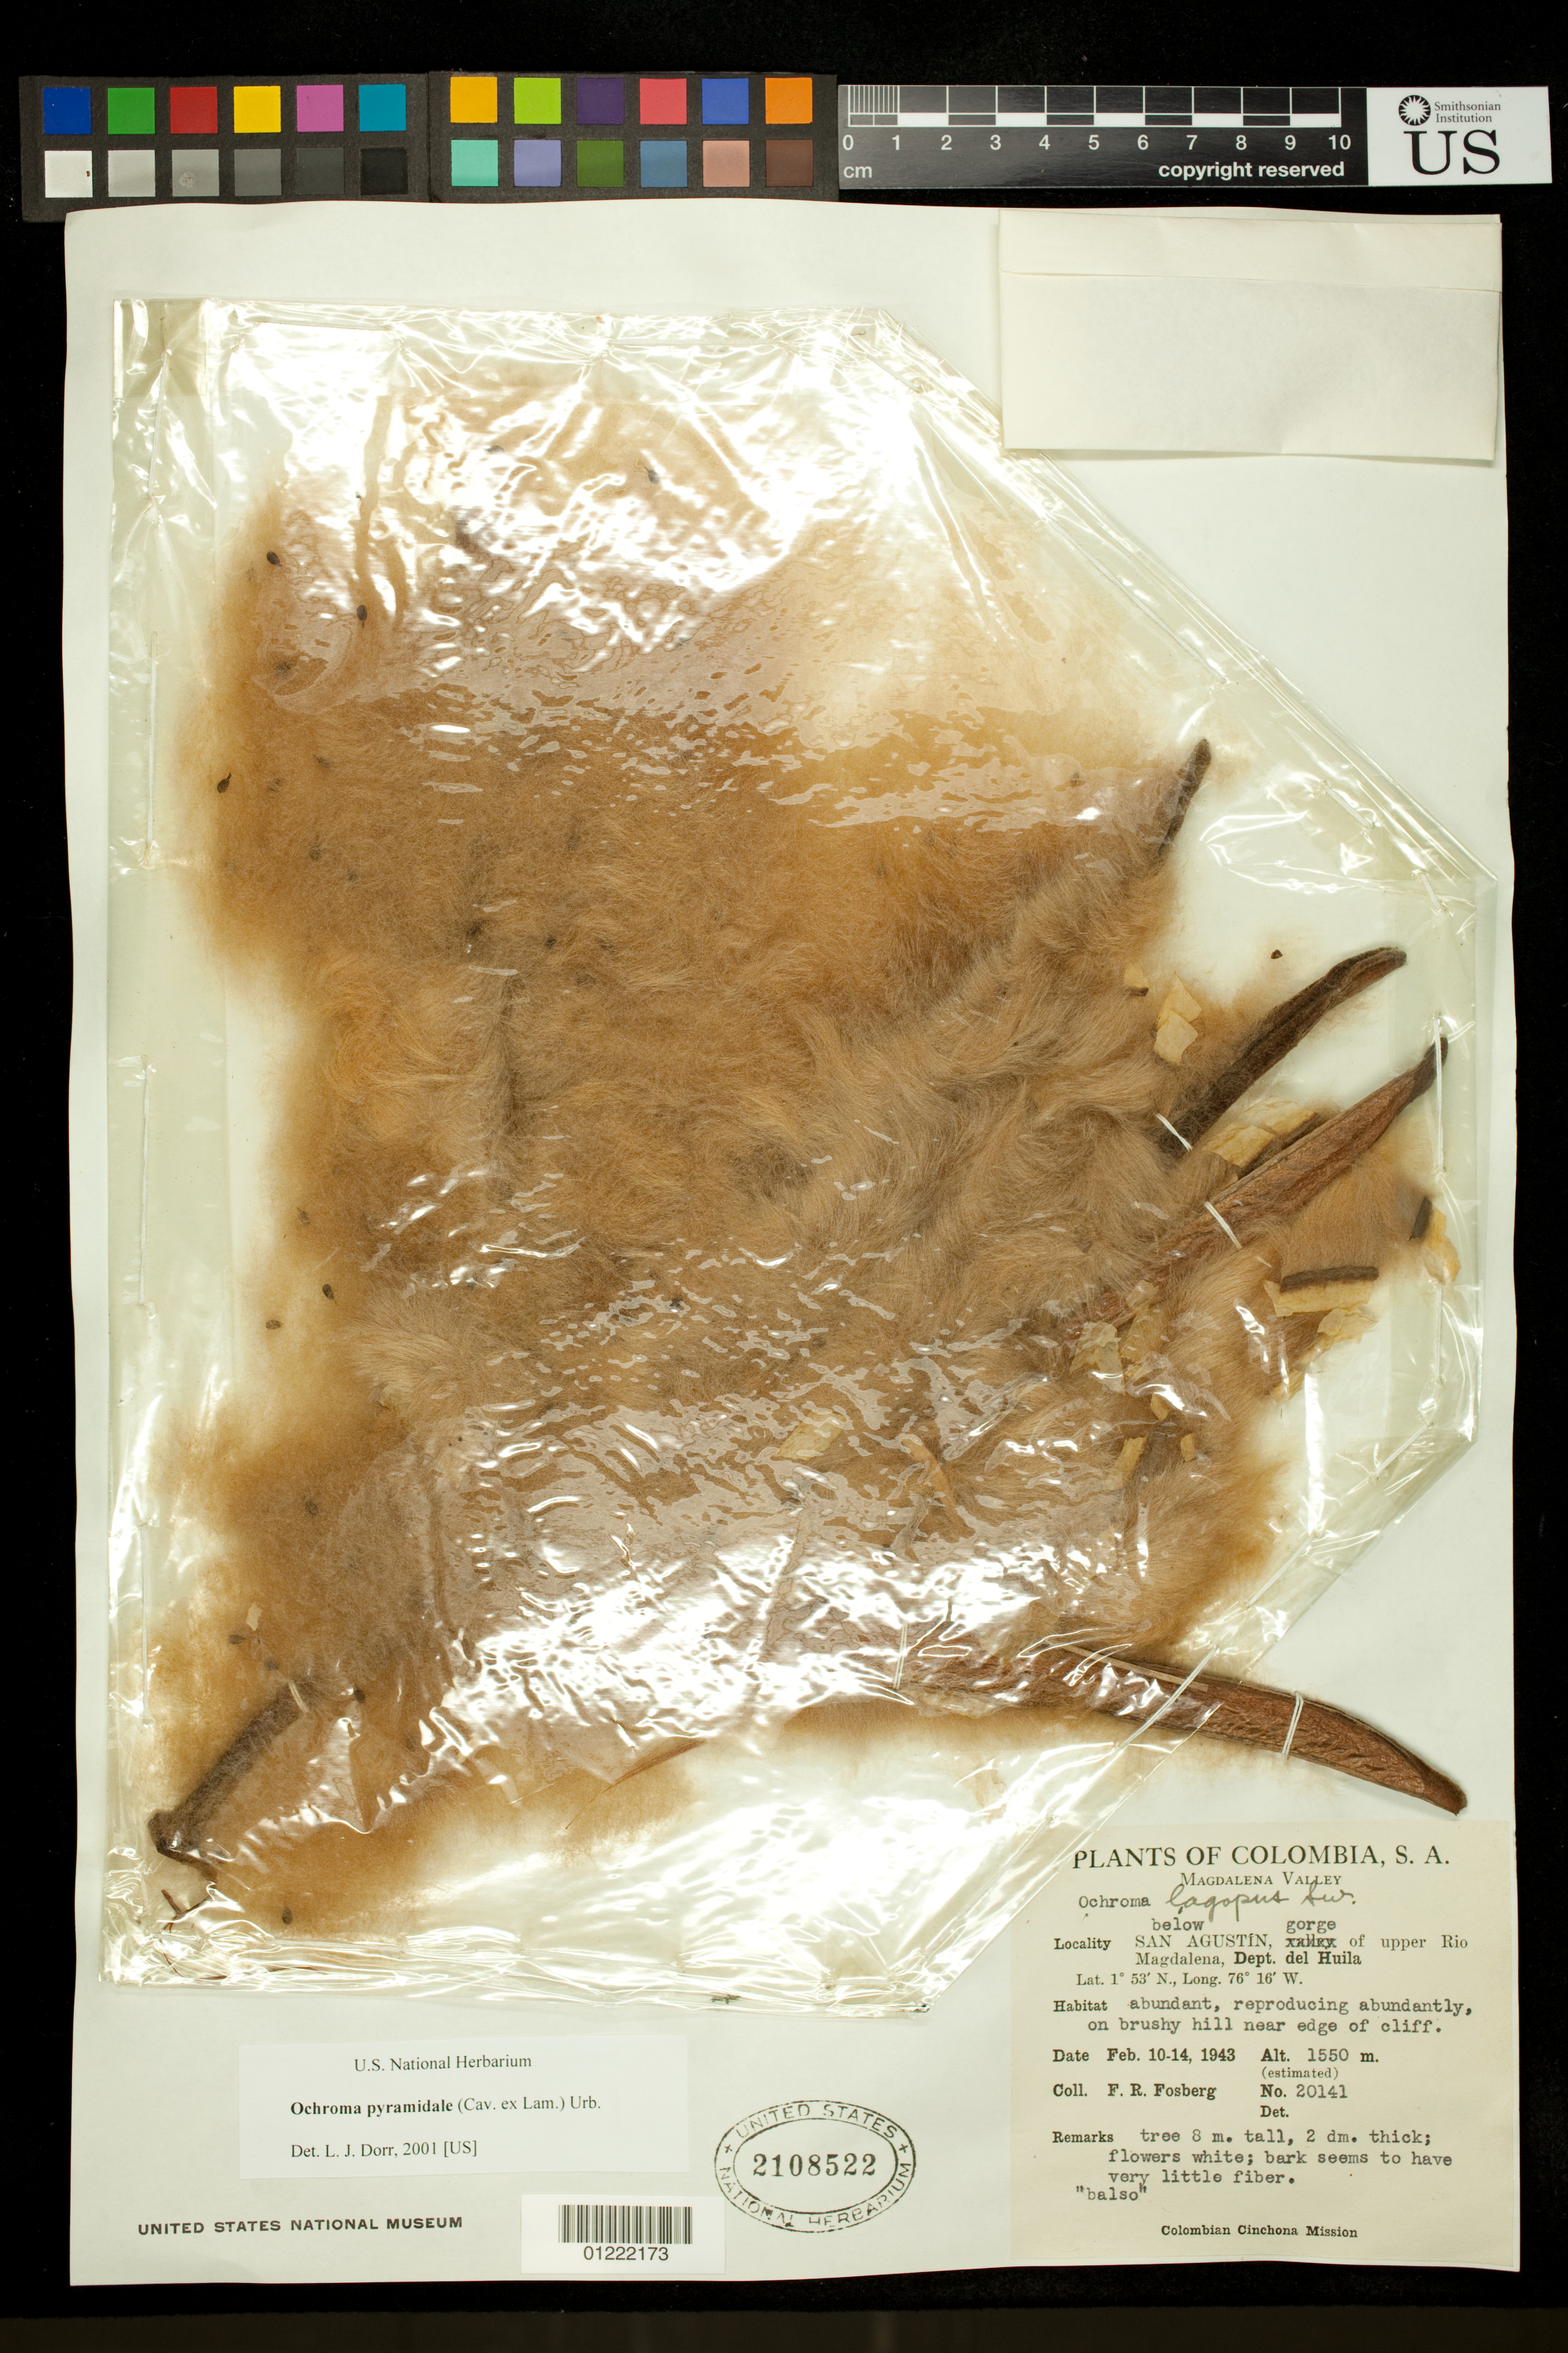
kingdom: Plantae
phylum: Tracheophyta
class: Magnoliopsida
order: Malvales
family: Malvaceae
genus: Ochroma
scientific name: Ochroma pyramidale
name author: (Cav. ex Lam.) Urb.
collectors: F. R. Fosberg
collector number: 20141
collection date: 1943-02-10/1943-02-14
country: Colombia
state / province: Huila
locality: Magdalena Valley. San Agustín, gorge of upper Rio Magdalena. Brushy hill near edge of cliff.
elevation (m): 1550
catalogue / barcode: US 2108522